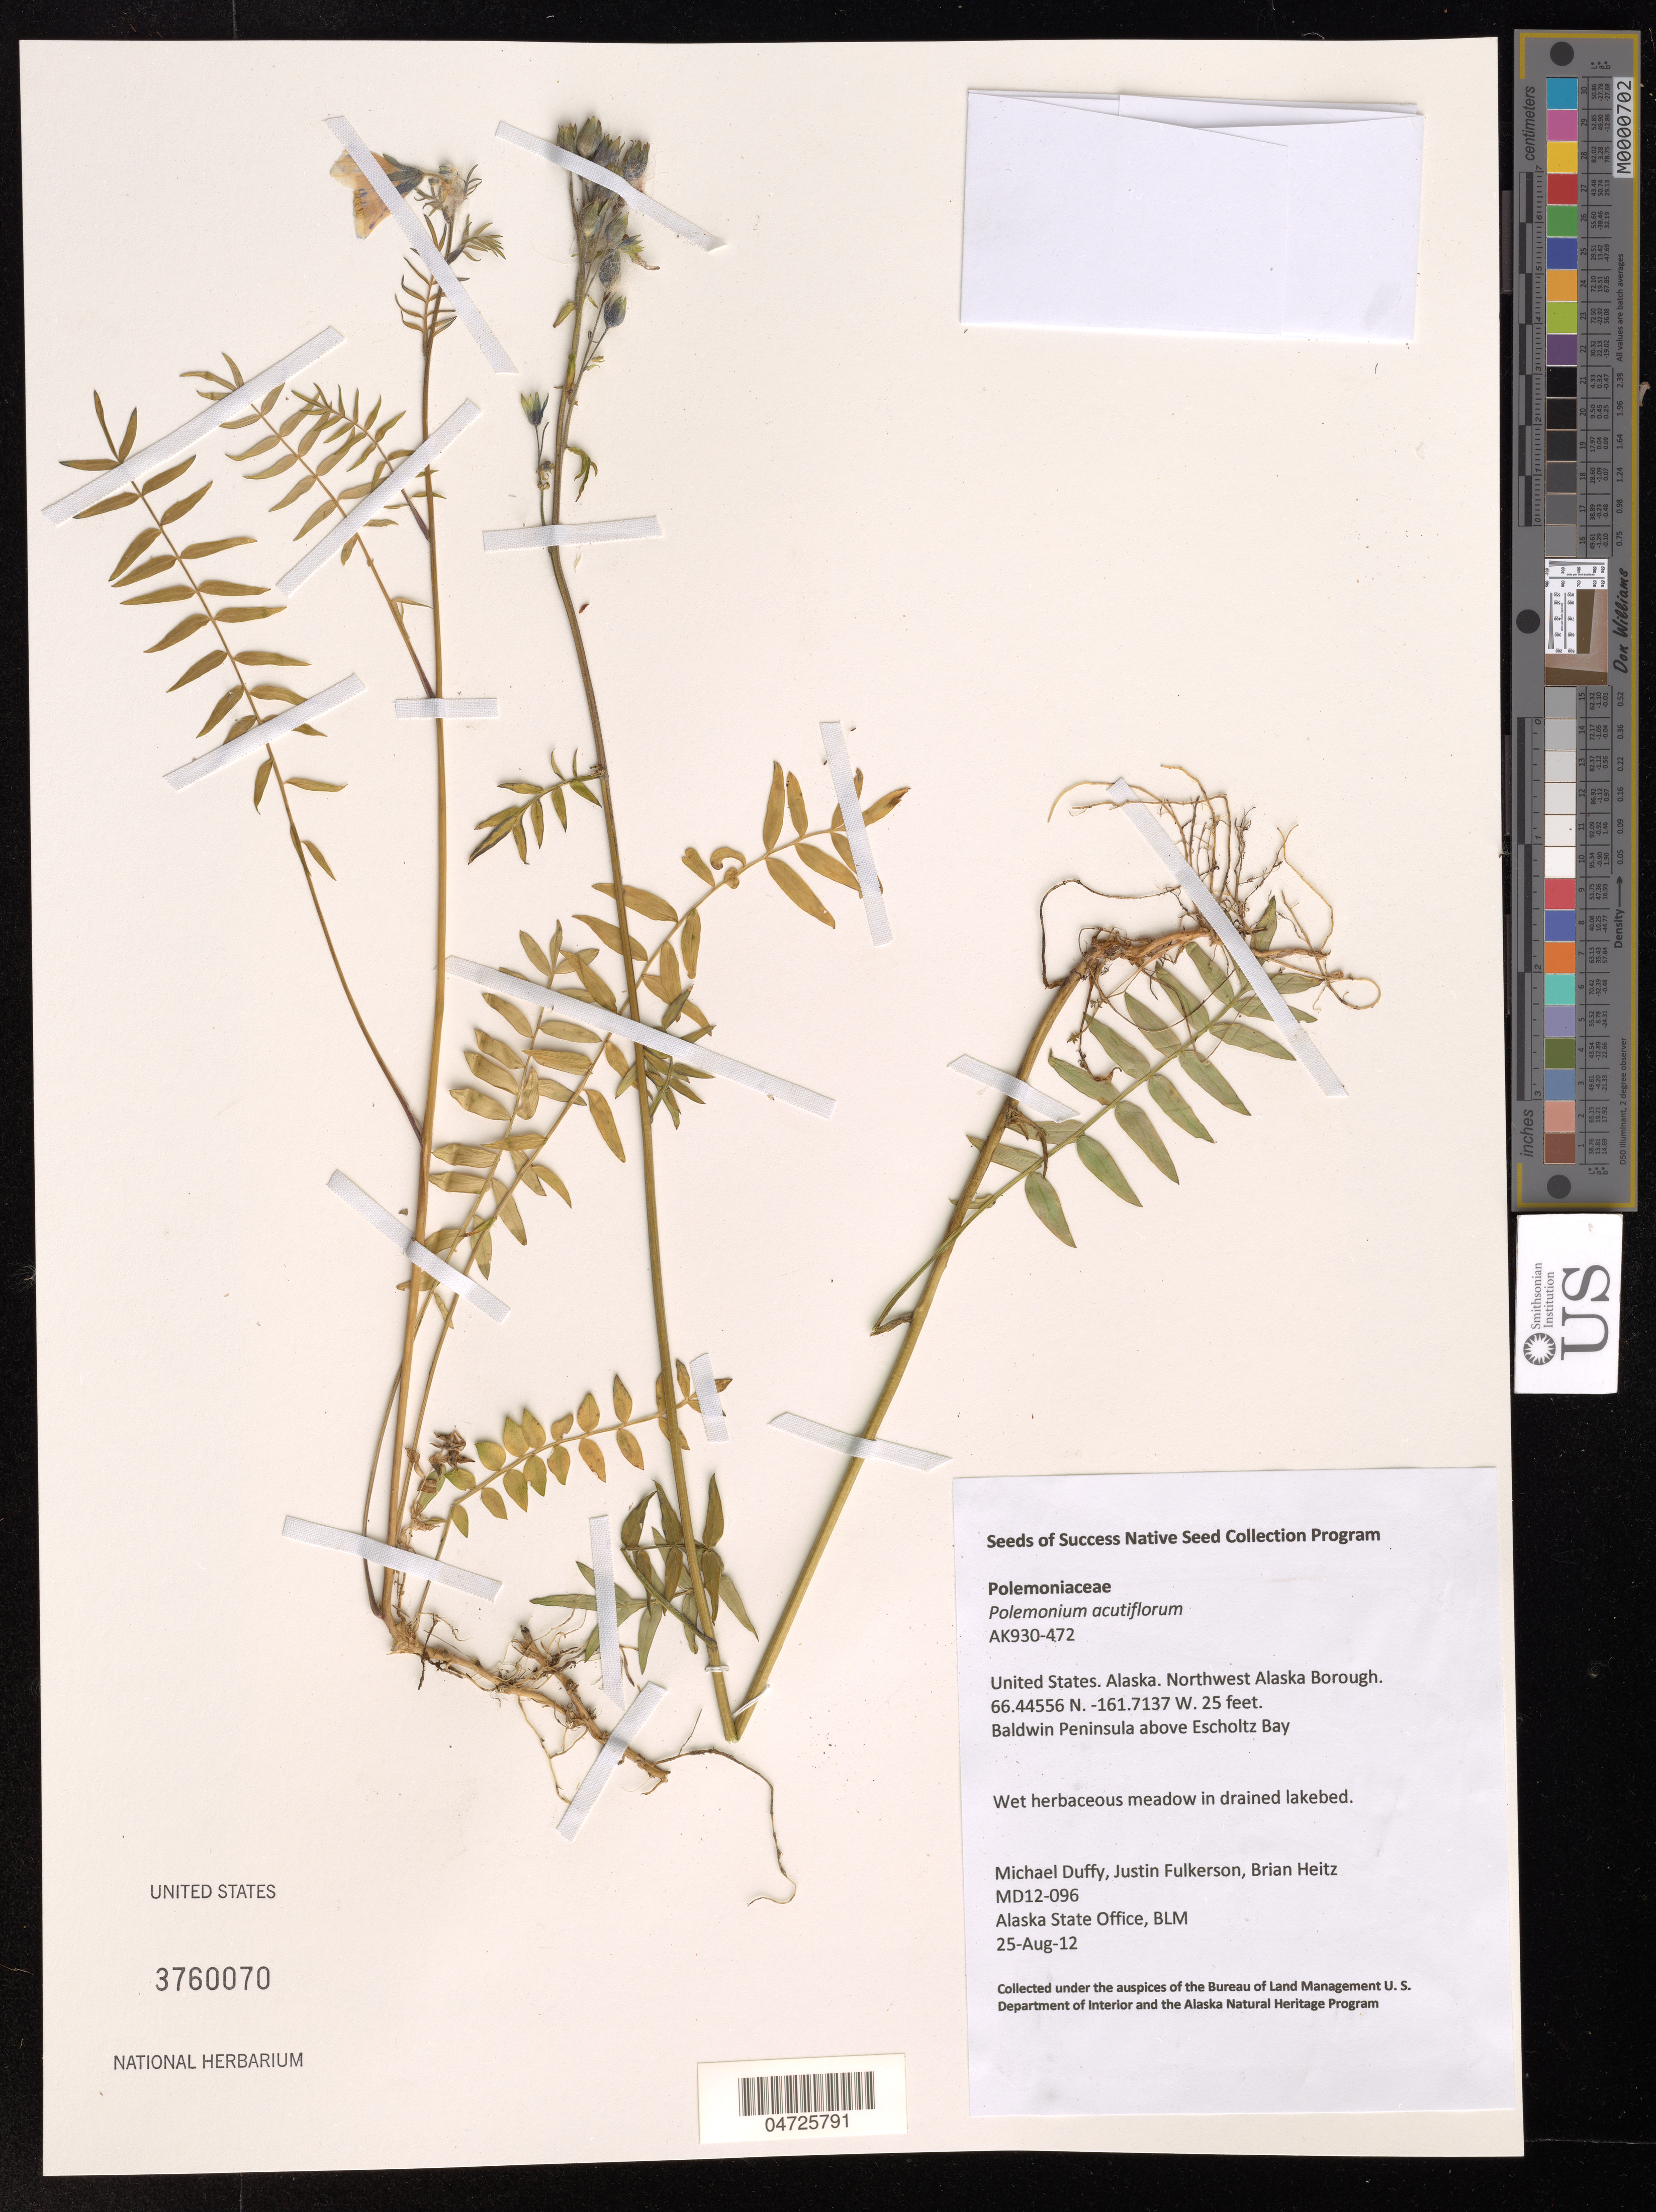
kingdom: Plantae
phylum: Tracheophyta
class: Magnoliopsida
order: Ericales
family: Polemoniaceae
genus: Polemonium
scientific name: Polemonium acutiflorum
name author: Willd. ex Roem. & Schult.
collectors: M. Duffy, J. Fulkerson & B. Heitz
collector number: AK930-472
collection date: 2012-08-25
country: United States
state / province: Alaska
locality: Northwest Alaska Borough. Baldwin Peninsula above Escholtz Bay.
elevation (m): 8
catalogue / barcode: US 3760070